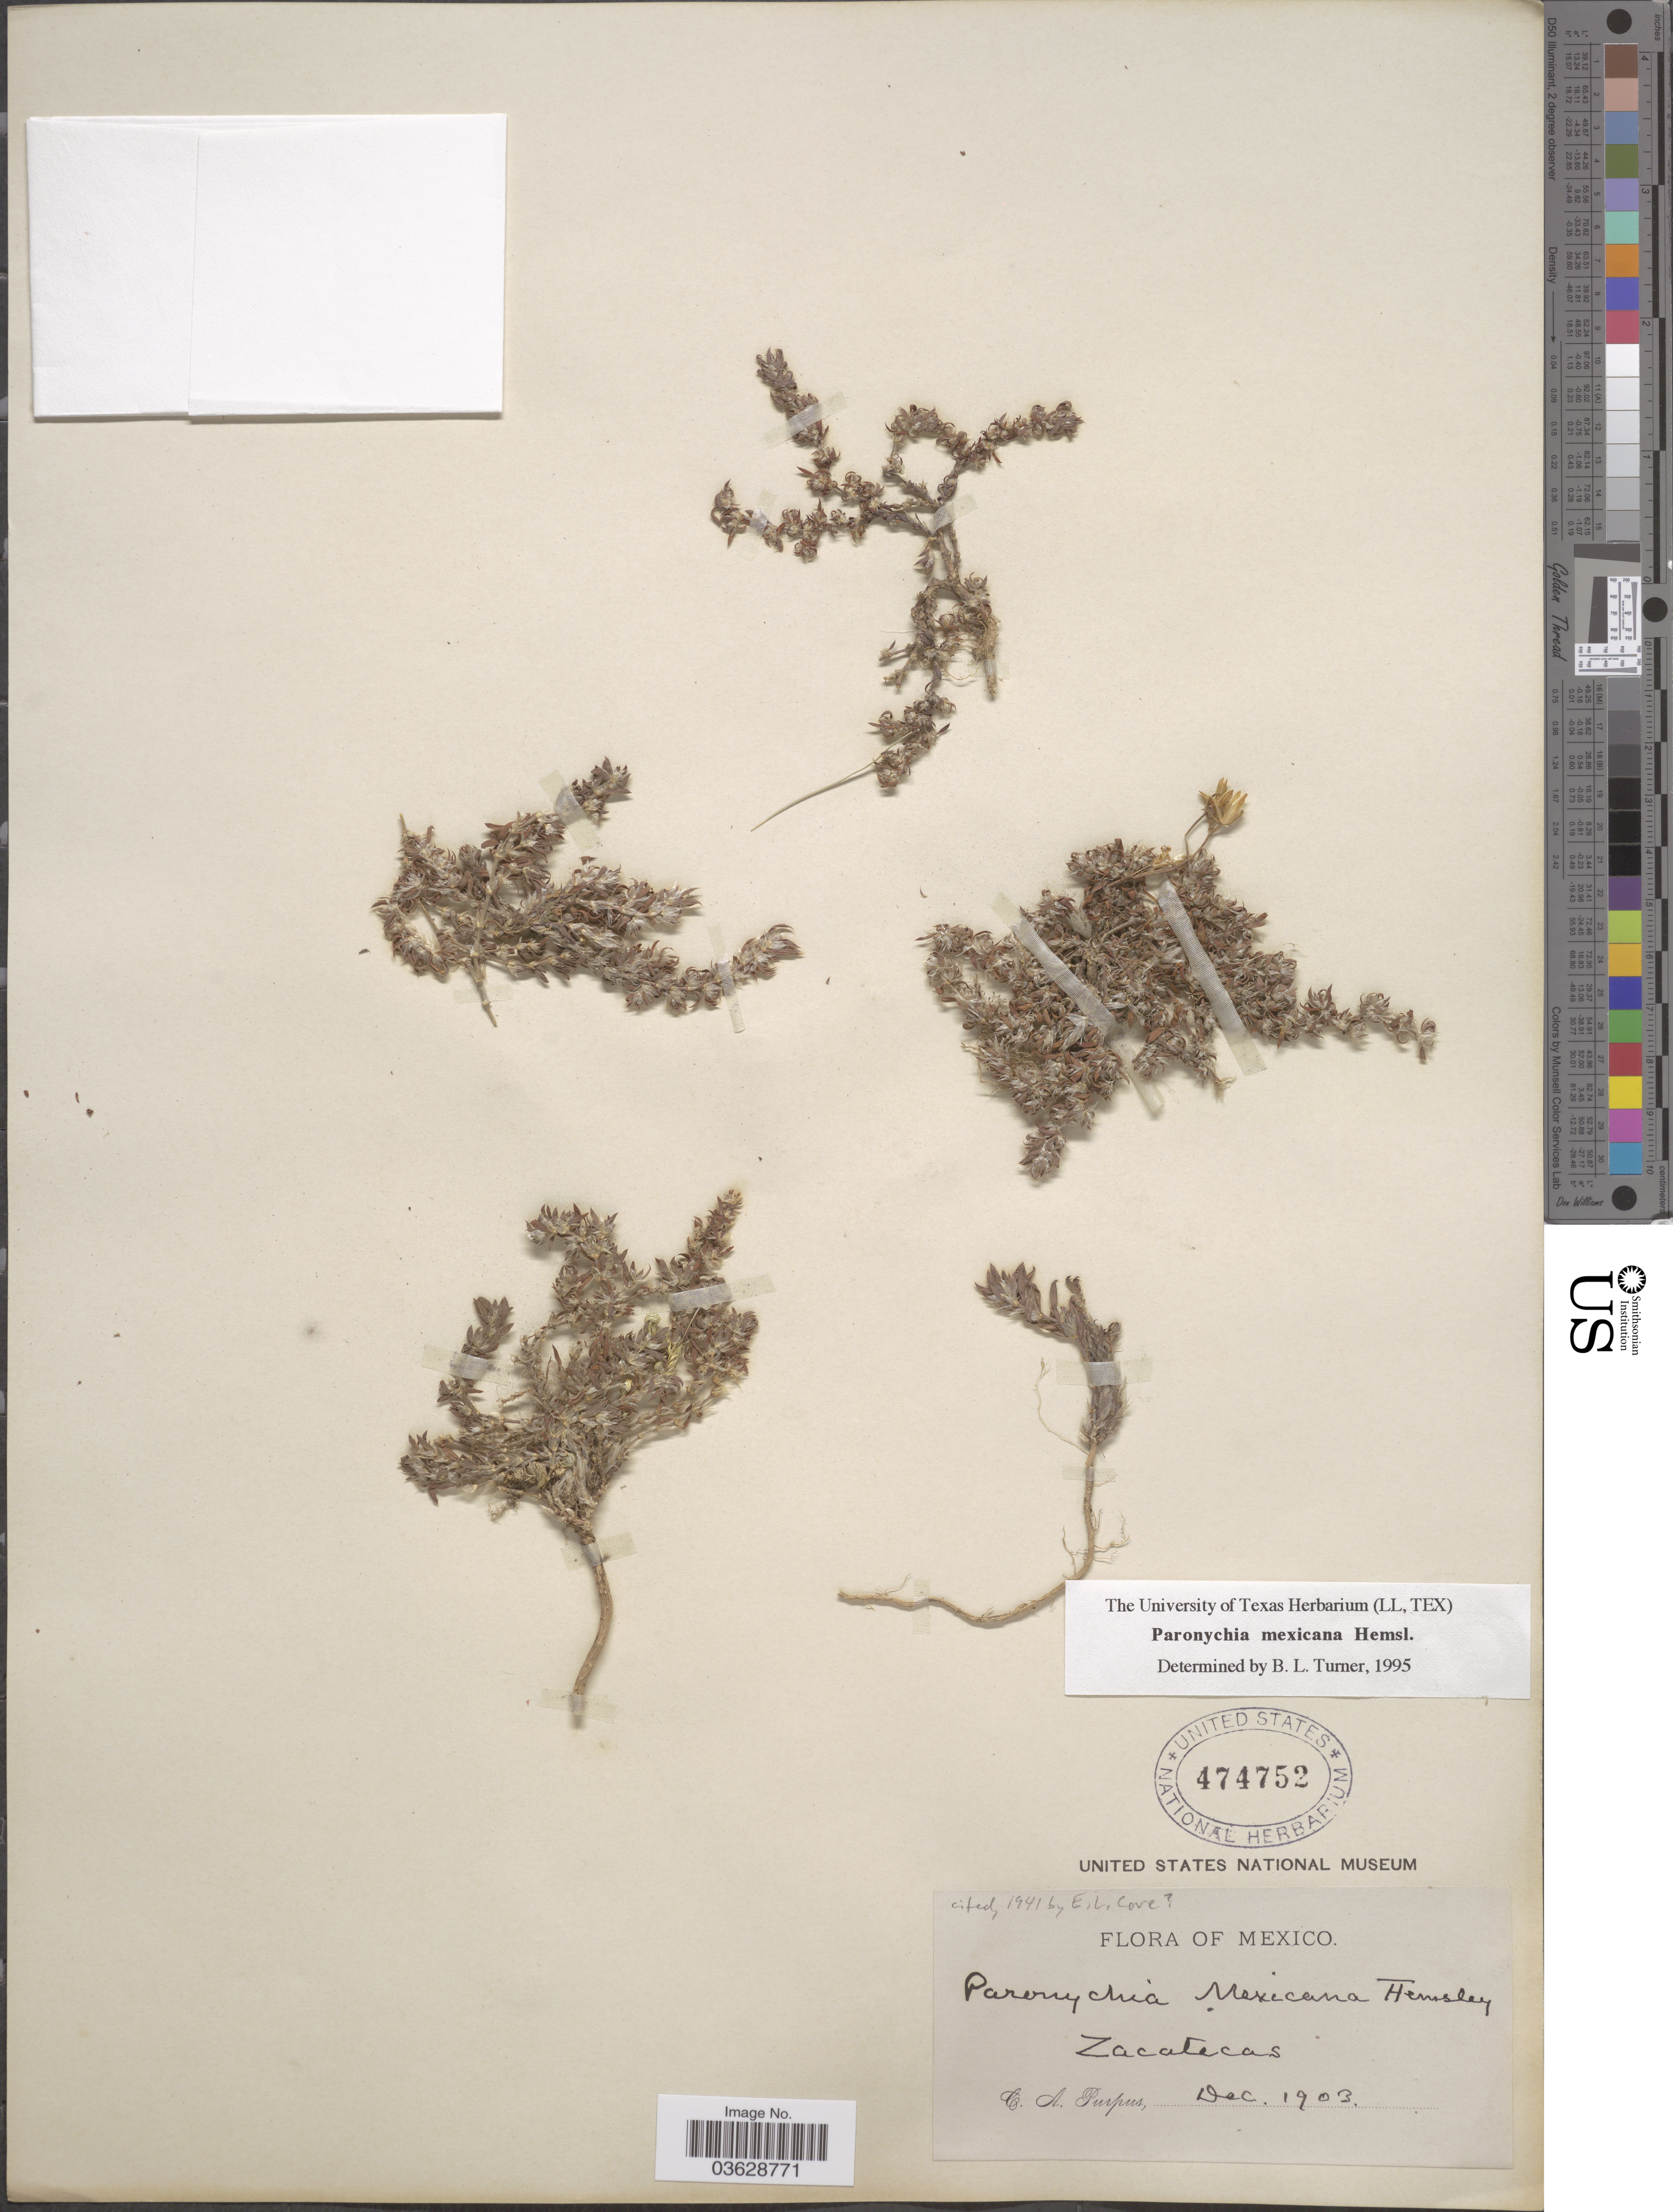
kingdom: Plantae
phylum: Tracheophyta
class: Magnoliopsida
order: Caryophyllales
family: Caryophyllaceae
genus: Paronychia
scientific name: Paronychia mexicana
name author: Hemsl.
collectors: C. A. Purpus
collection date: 1903-12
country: Mexico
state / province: Zacatecas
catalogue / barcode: US 474752